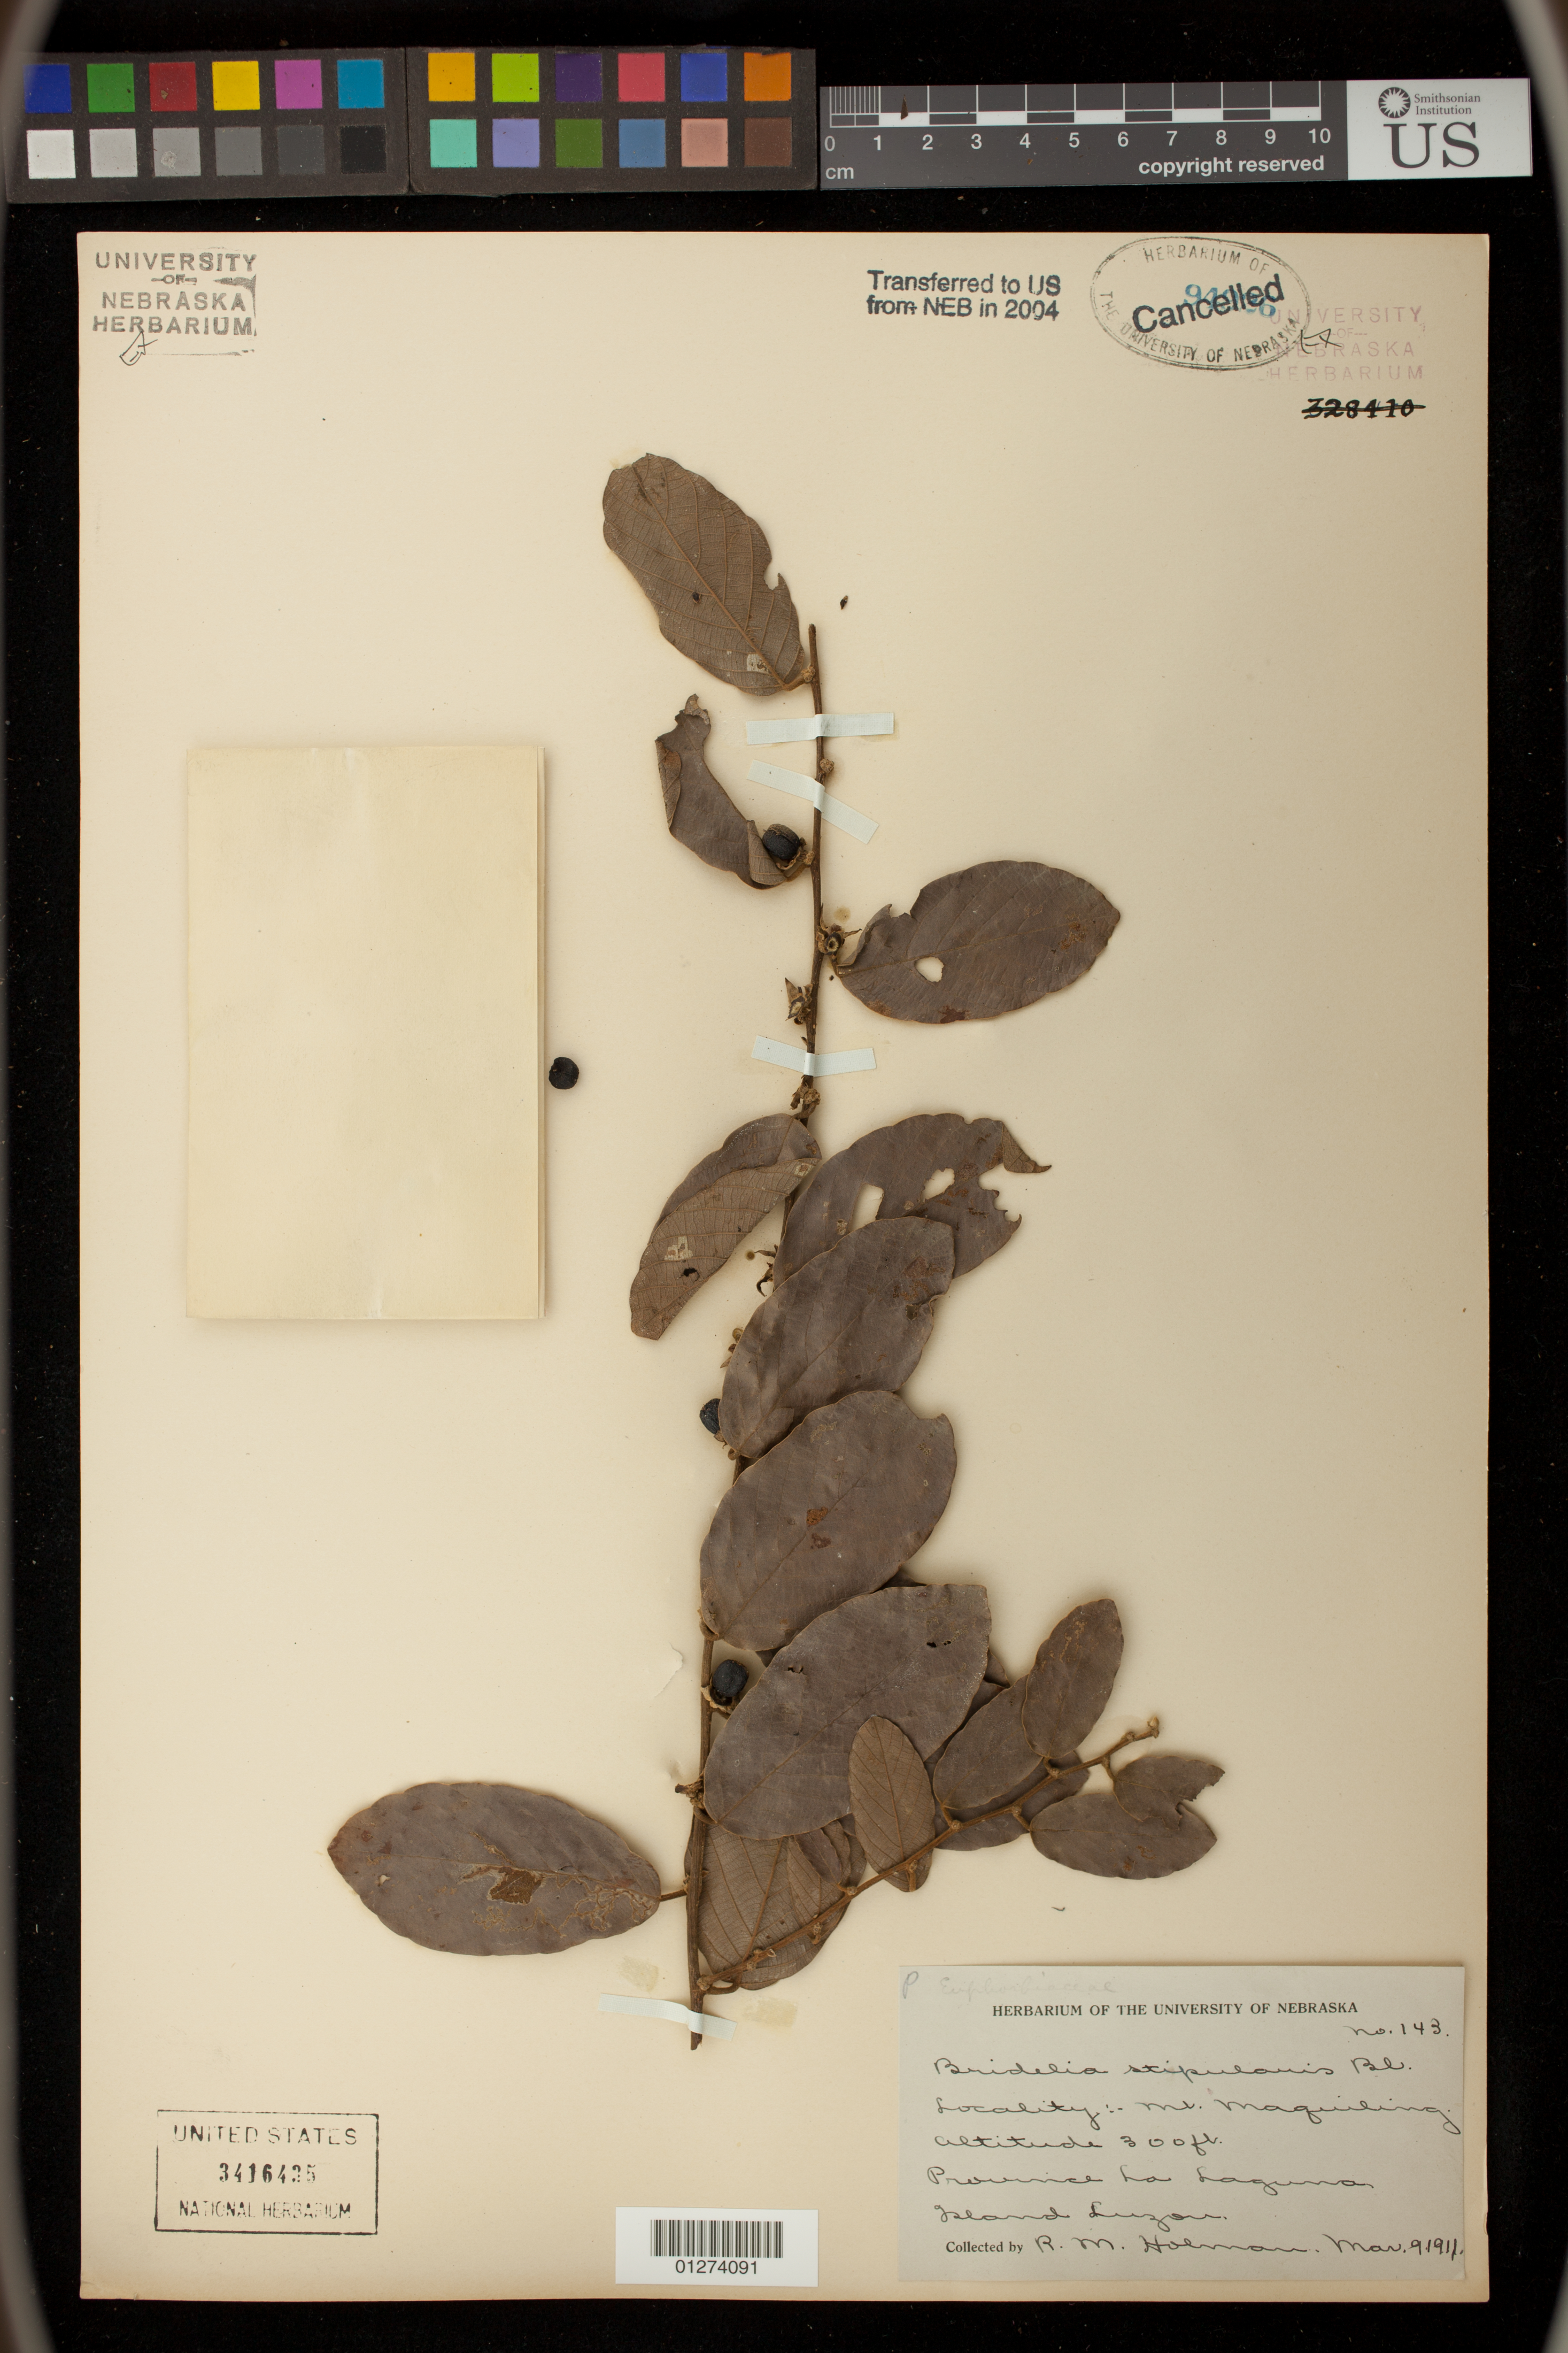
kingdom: Plantae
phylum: Tracheophyta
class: Magnoliopsida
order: Malpighiales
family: Phyllanthaceae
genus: Bridelia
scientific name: Bridelia stipularis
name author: (L.) Blume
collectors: R. Holman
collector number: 143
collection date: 1911-03-09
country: Philippines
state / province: Calabarzon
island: Luzon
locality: Mt. Maquiling, Province La Laguna, Island Luzon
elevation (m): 91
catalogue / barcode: US 3416435